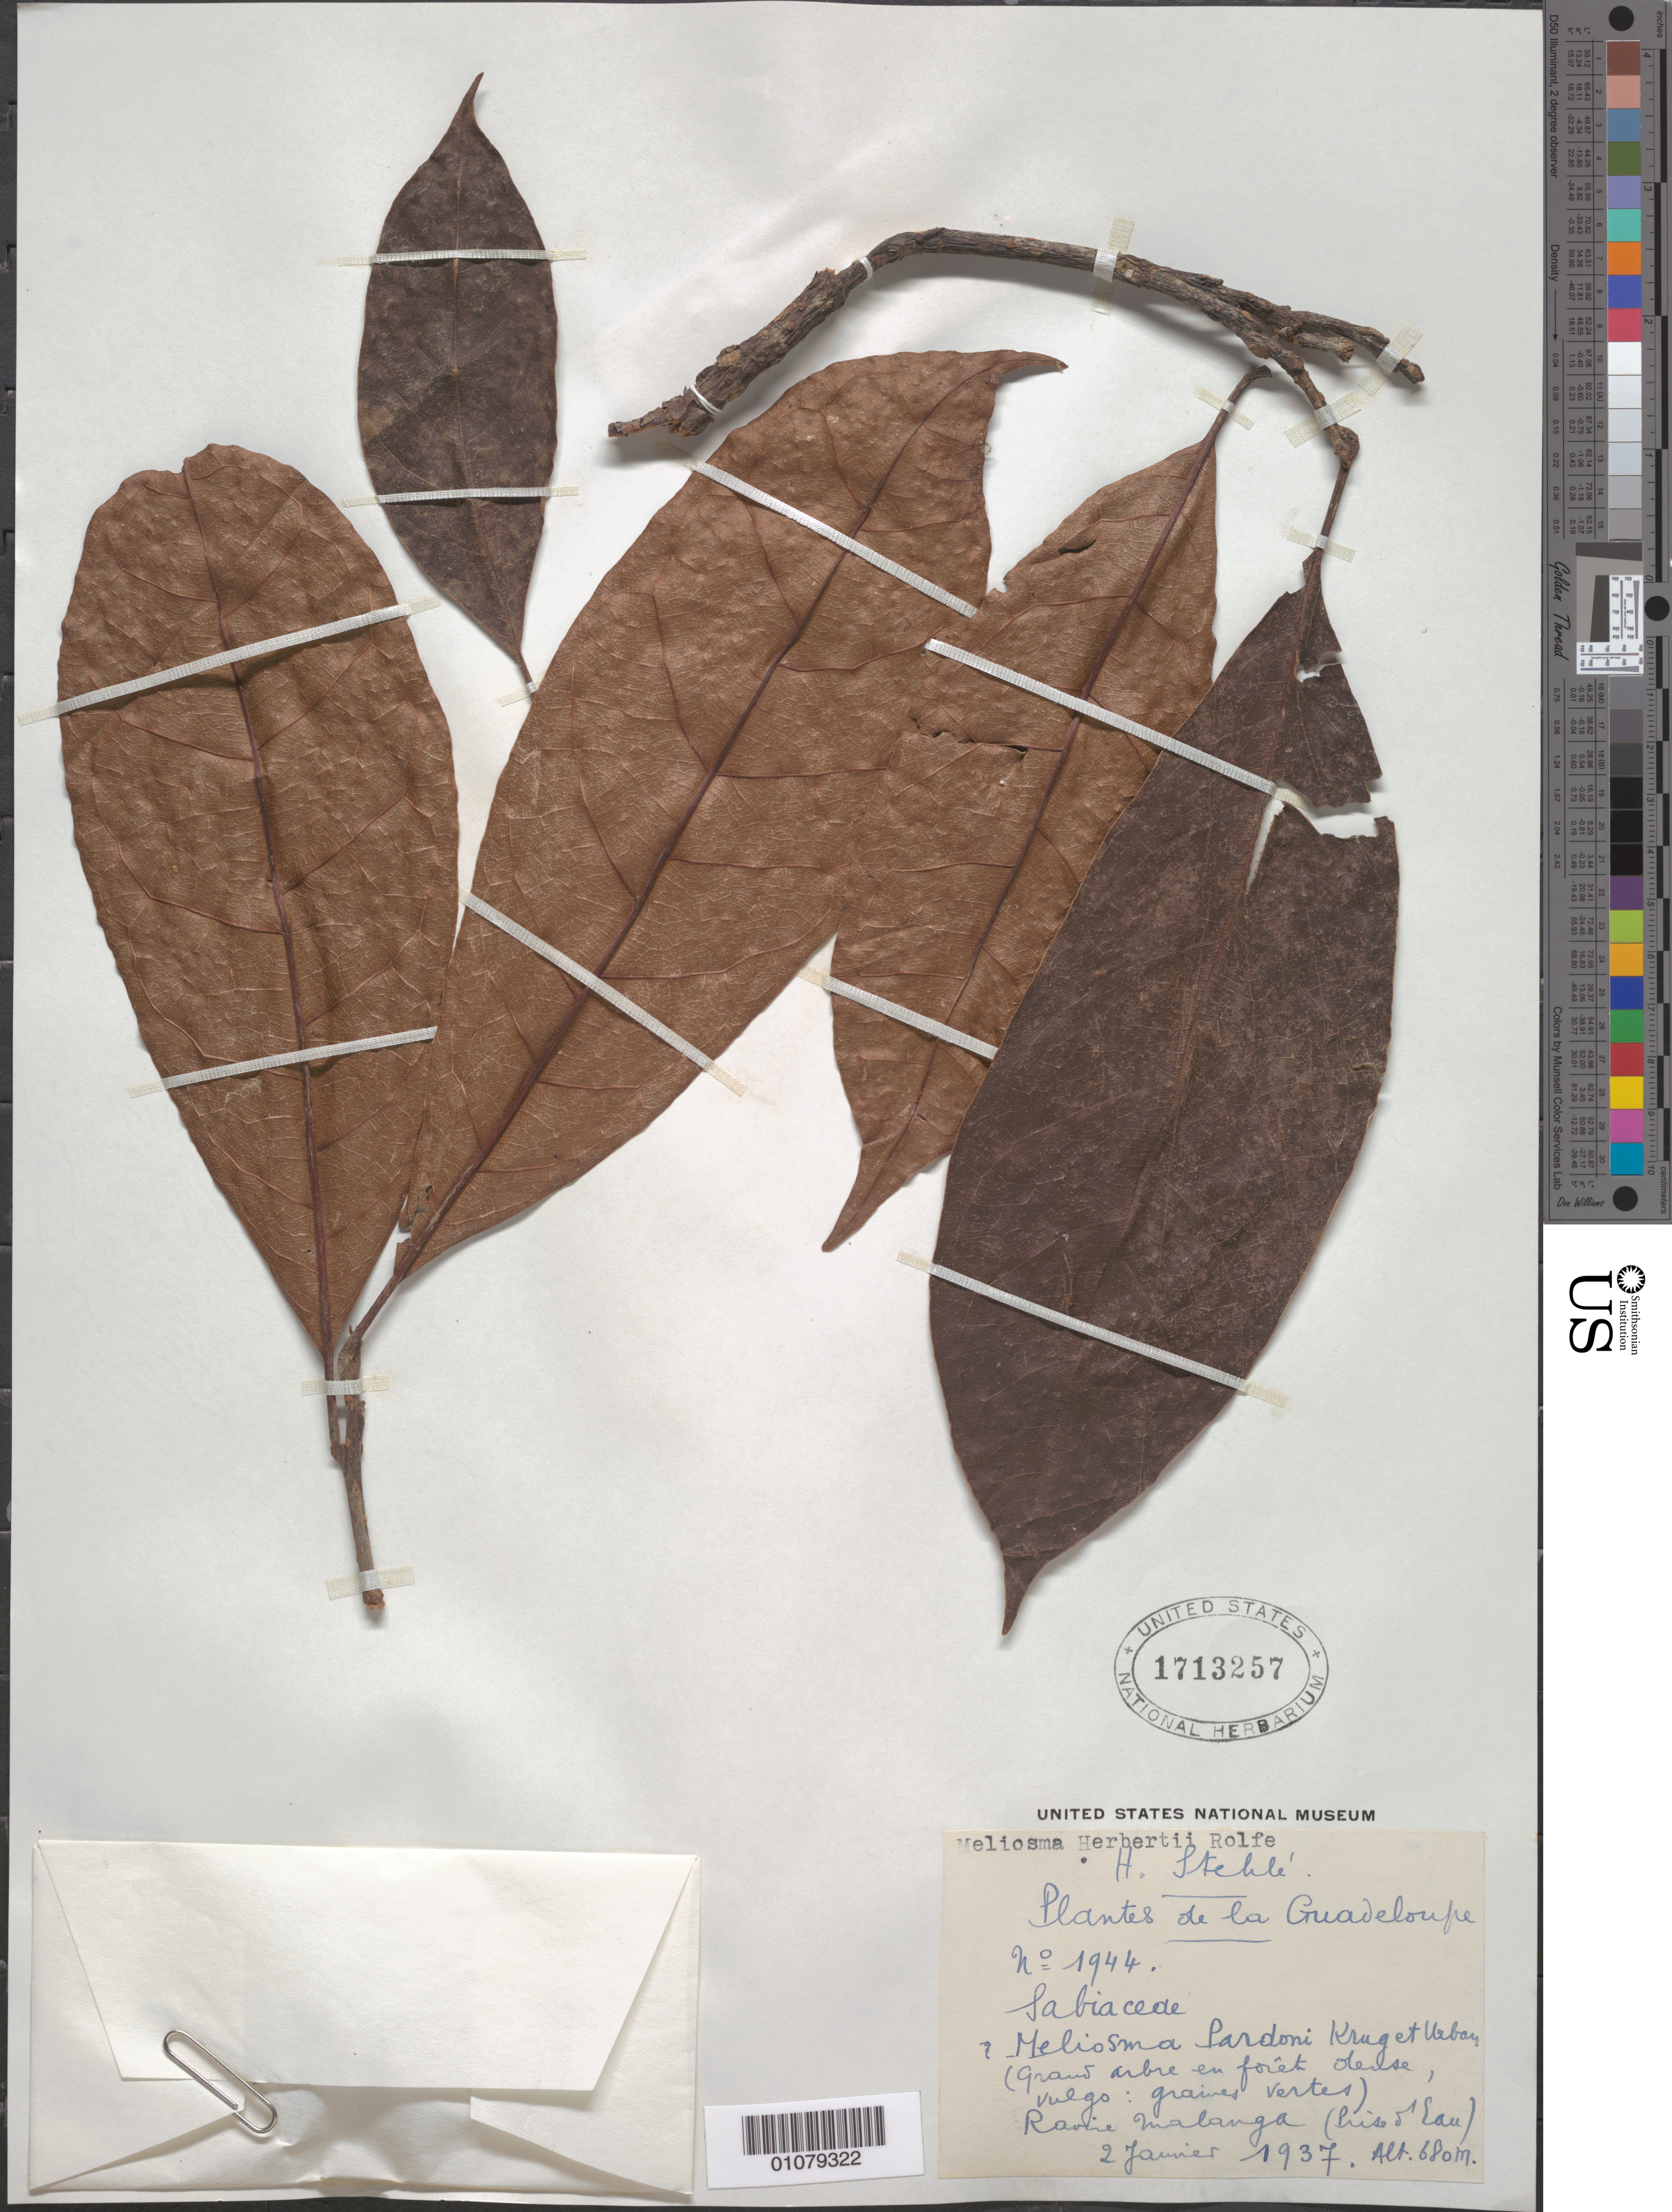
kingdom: Plantae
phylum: Tracheophyta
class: Magnoliopsida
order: Proteales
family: Sabiaceae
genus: Meliosma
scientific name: Meliosma herbertii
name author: Rolfe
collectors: H. Stehlé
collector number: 1944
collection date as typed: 02 Jan 1937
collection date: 1937-01-02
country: Guadeloupe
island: Basse Terre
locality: Ravine Malanga (hard to read) (Prise d'eau)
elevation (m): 680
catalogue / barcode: US 1713257